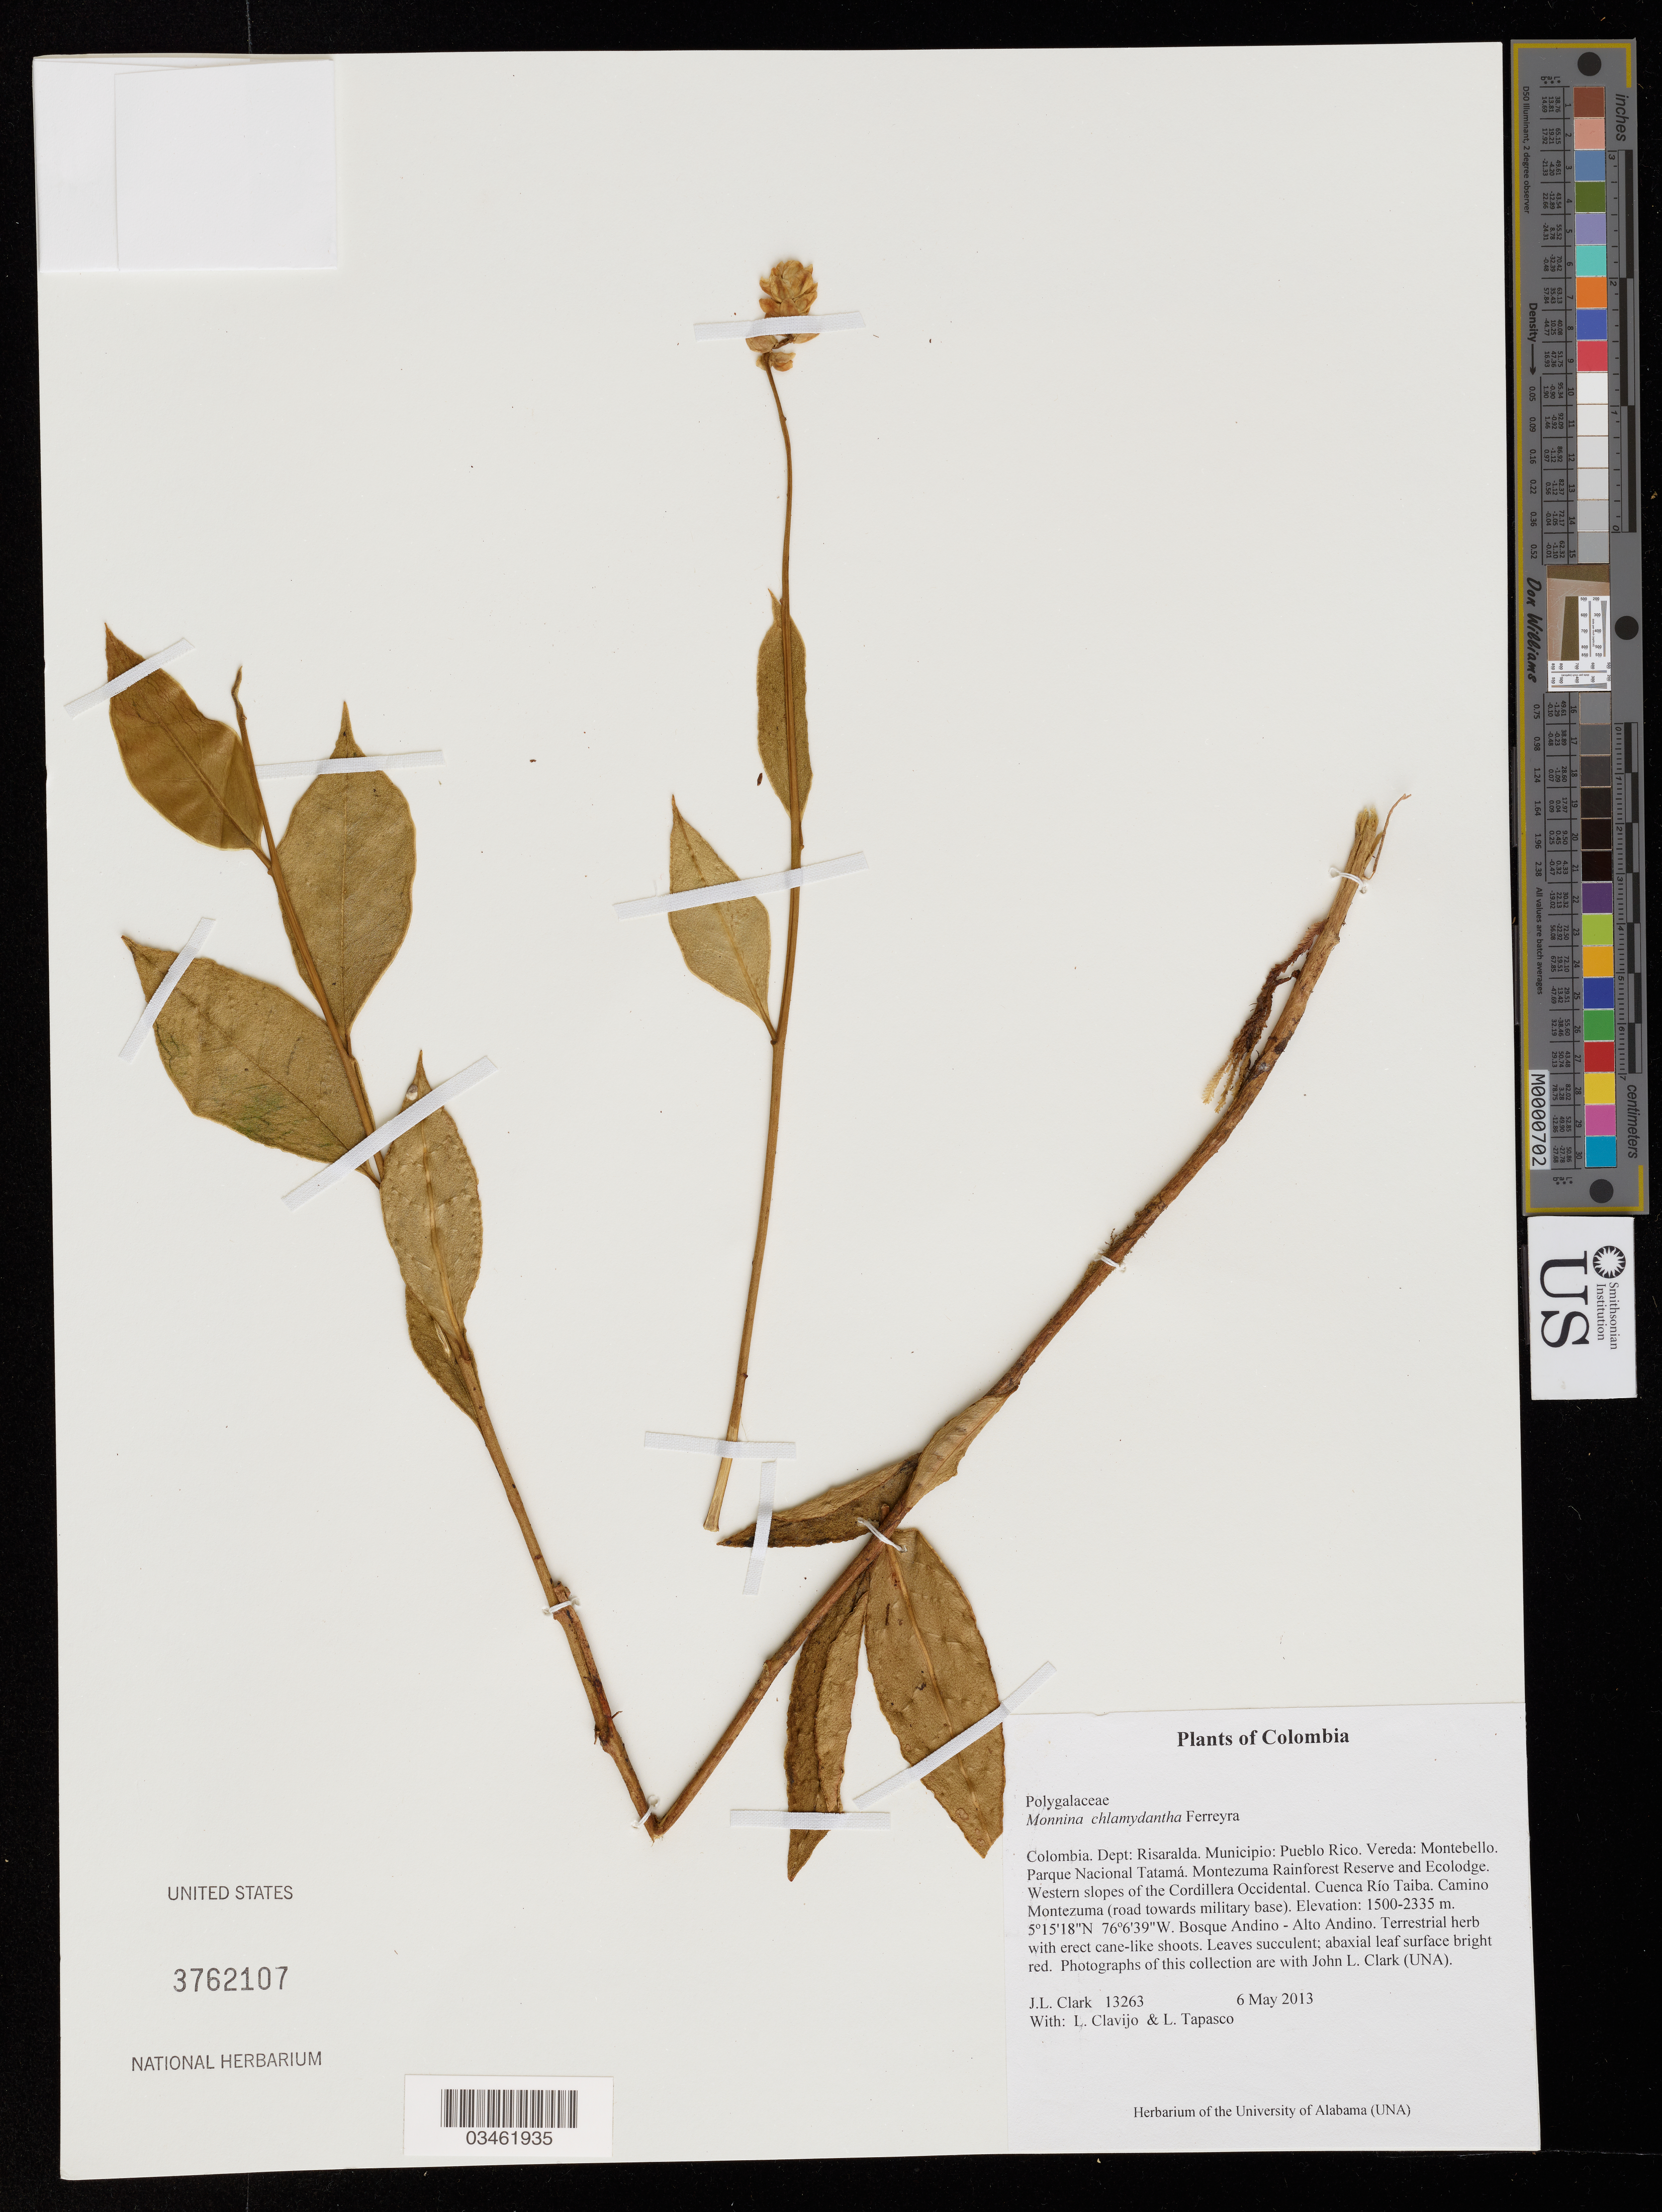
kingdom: Plantae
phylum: Tracheophyta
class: Magnoliopsida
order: Fabales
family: Polygalaceae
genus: Monnina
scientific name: Monnina chlamydantha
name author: Ferreyra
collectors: J. L. Clark, L. Clavijo & L. Tapasco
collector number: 13263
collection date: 2013-05-06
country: Colombia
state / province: Risaralda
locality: Dept: Risaralda. Municipio: Pueblo Rico. Vereda: Montebello. Parque Nacional Tatamá. Montezuma Rainforest Reserve and Ecolodge. Western slopes of the Cordillera Occidental. Cuenca Río Taiba. Camino Montezuma (road towards military base). Bosque Andino - Alto Andino.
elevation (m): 1500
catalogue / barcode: US 3762107